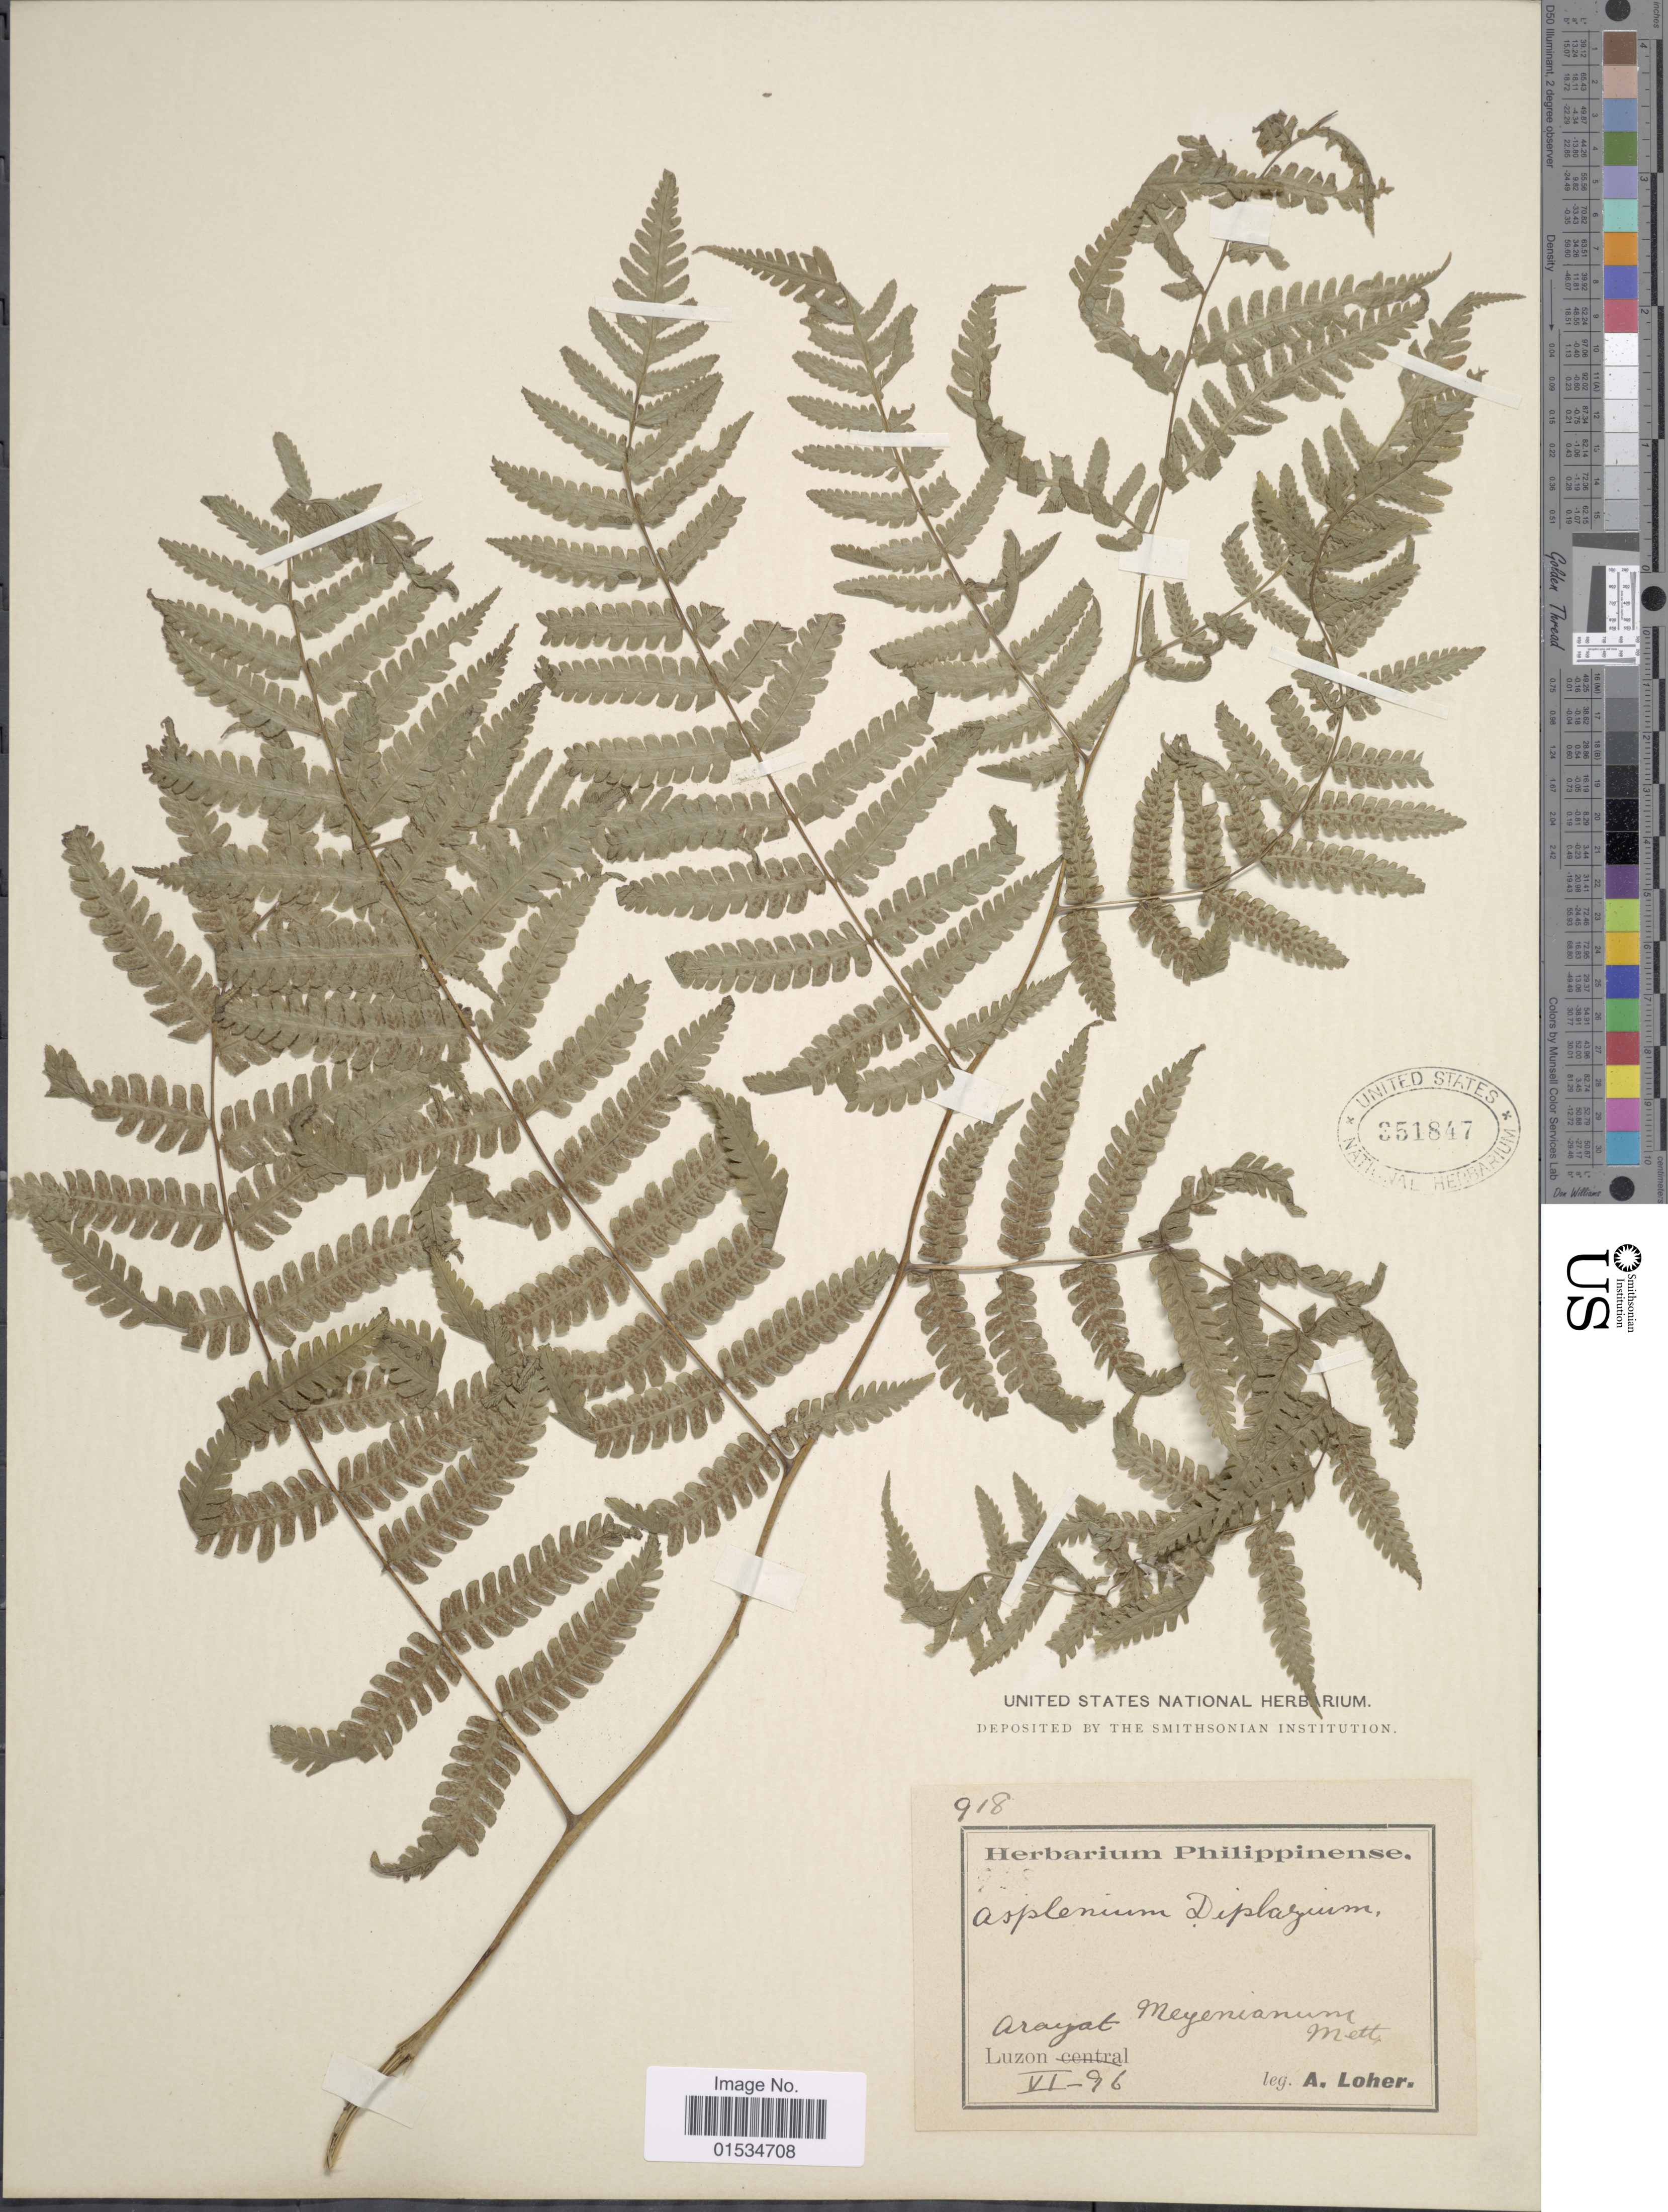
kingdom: Plantae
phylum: Tracheophyta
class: Polypodiopsida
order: Polypodiales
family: Athyriaceae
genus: Diplazium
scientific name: Diplazium caudatum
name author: J. Sm. ex C. Chr.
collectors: A. Loher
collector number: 918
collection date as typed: Transcribed d/m/y: /6/96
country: Philippines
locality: Luzon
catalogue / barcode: US 351847